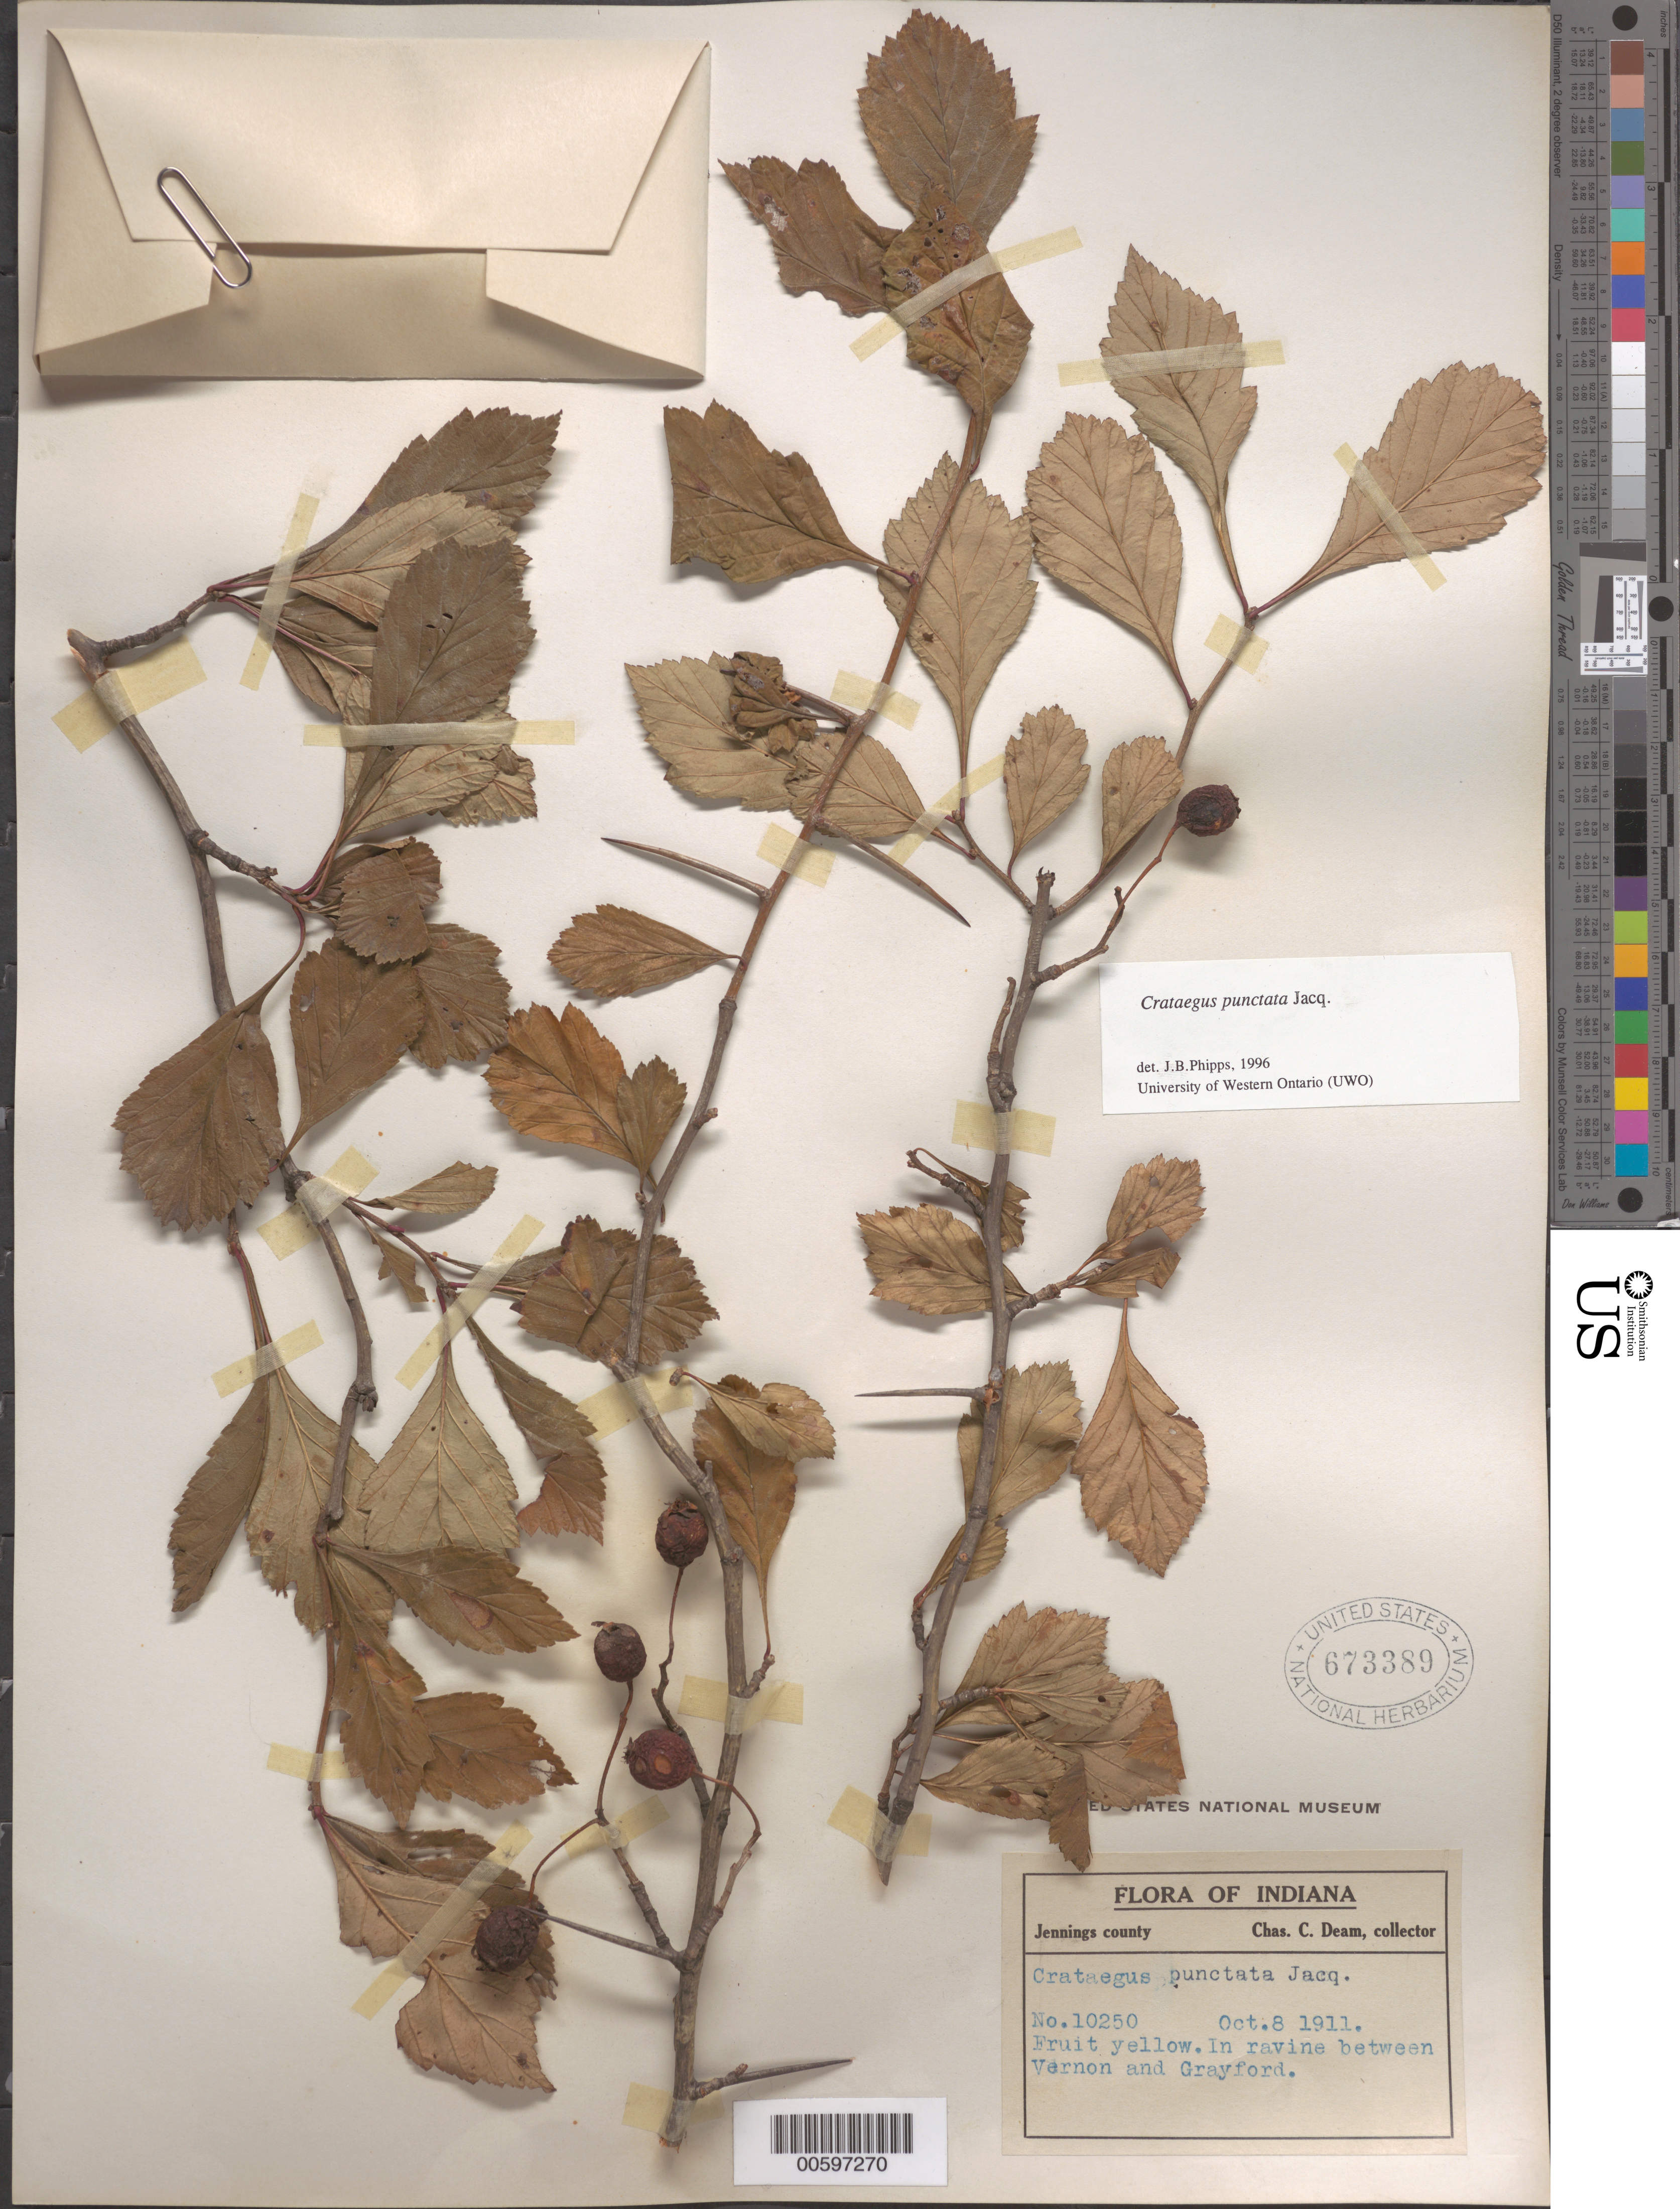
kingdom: Plantae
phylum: Tracheophyta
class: Magnoliopsida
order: Rosales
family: Rosaceae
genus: Crataegus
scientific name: Crataegus punctata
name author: Jacq.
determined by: Phipps, James B., (UWO), University of Western Ontario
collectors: C. C. Deam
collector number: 10250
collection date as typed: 08 Oct 1911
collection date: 1911-10-08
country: United States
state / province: Indiana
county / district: Jennings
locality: Between Vernon and Grayford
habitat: In ravine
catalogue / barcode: US 673389